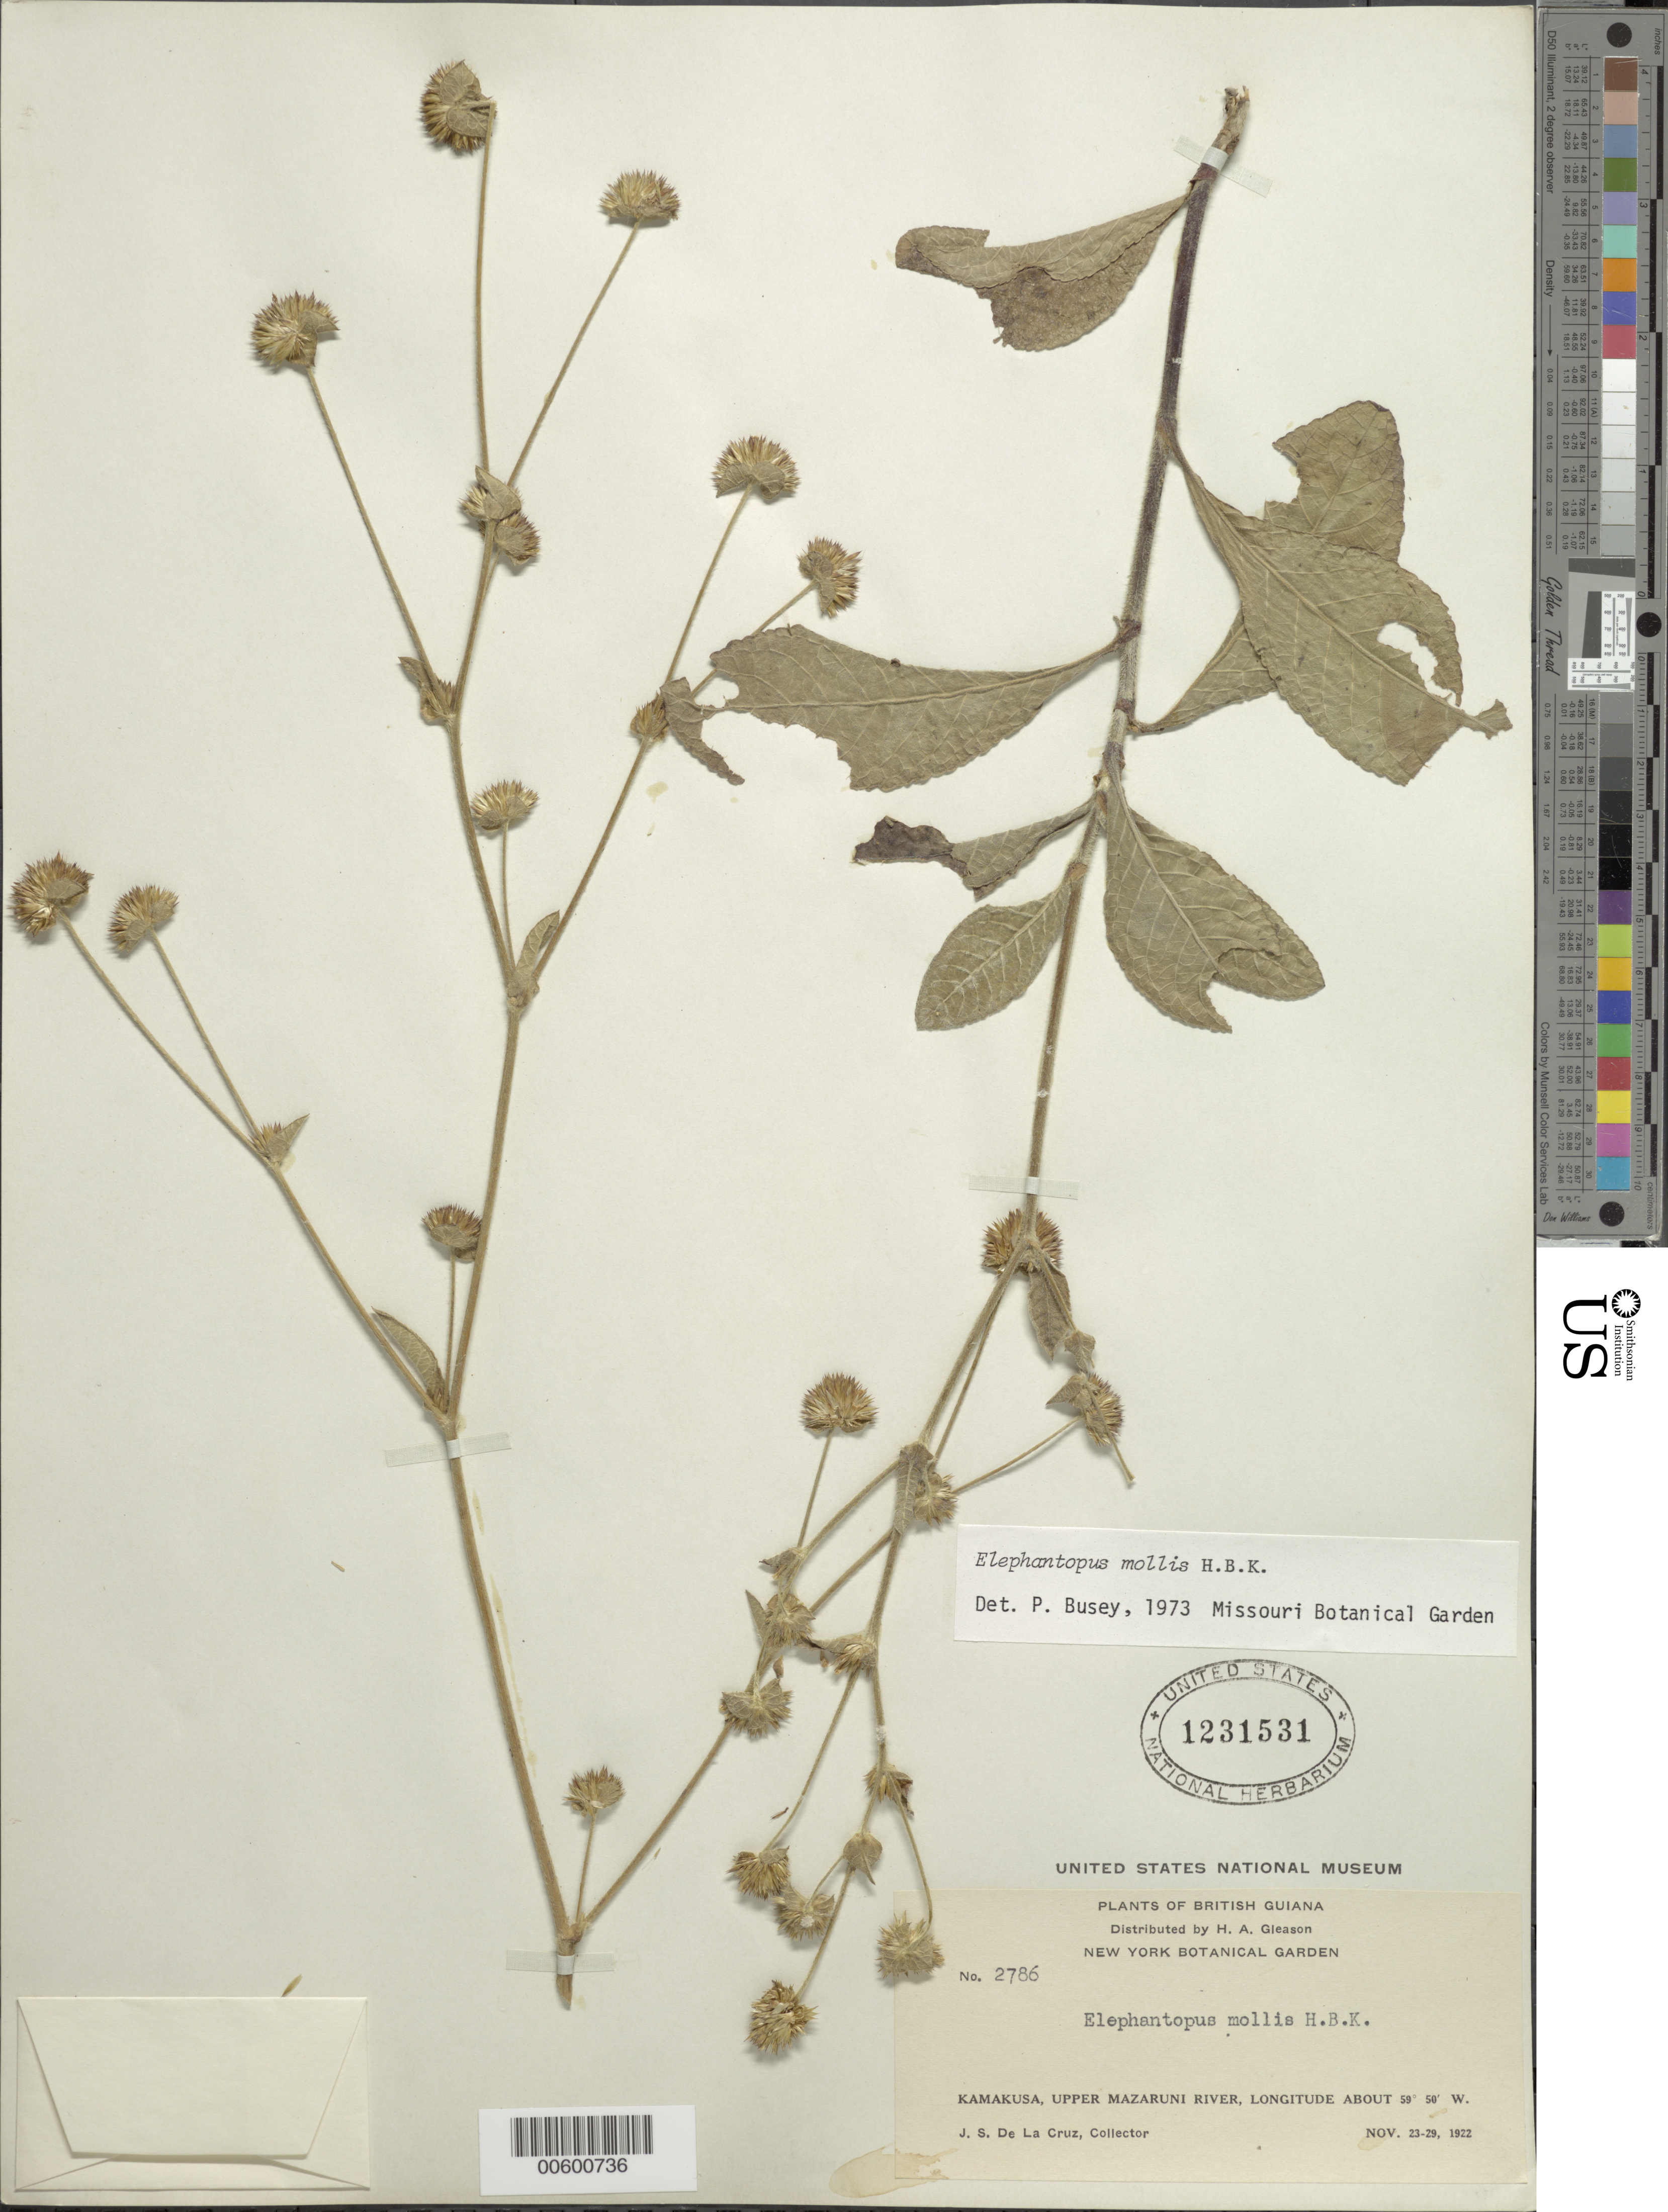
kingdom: Plantae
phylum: Tracheophyta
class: Magnoliopsida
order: Asterales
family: Asteraceae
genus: Elephantopus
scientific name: Elephantopus mollis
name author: Kunth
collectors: J. S. de la Cruz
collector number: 2786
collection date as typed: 23-Nov-22 to 29-Nov-22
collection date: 1922-11-23/1922-11-29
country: Guyana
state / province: Cuyuni-Mazaruni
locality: Kamakusa, Upper Mazaruni R.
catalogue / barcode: US 1231531